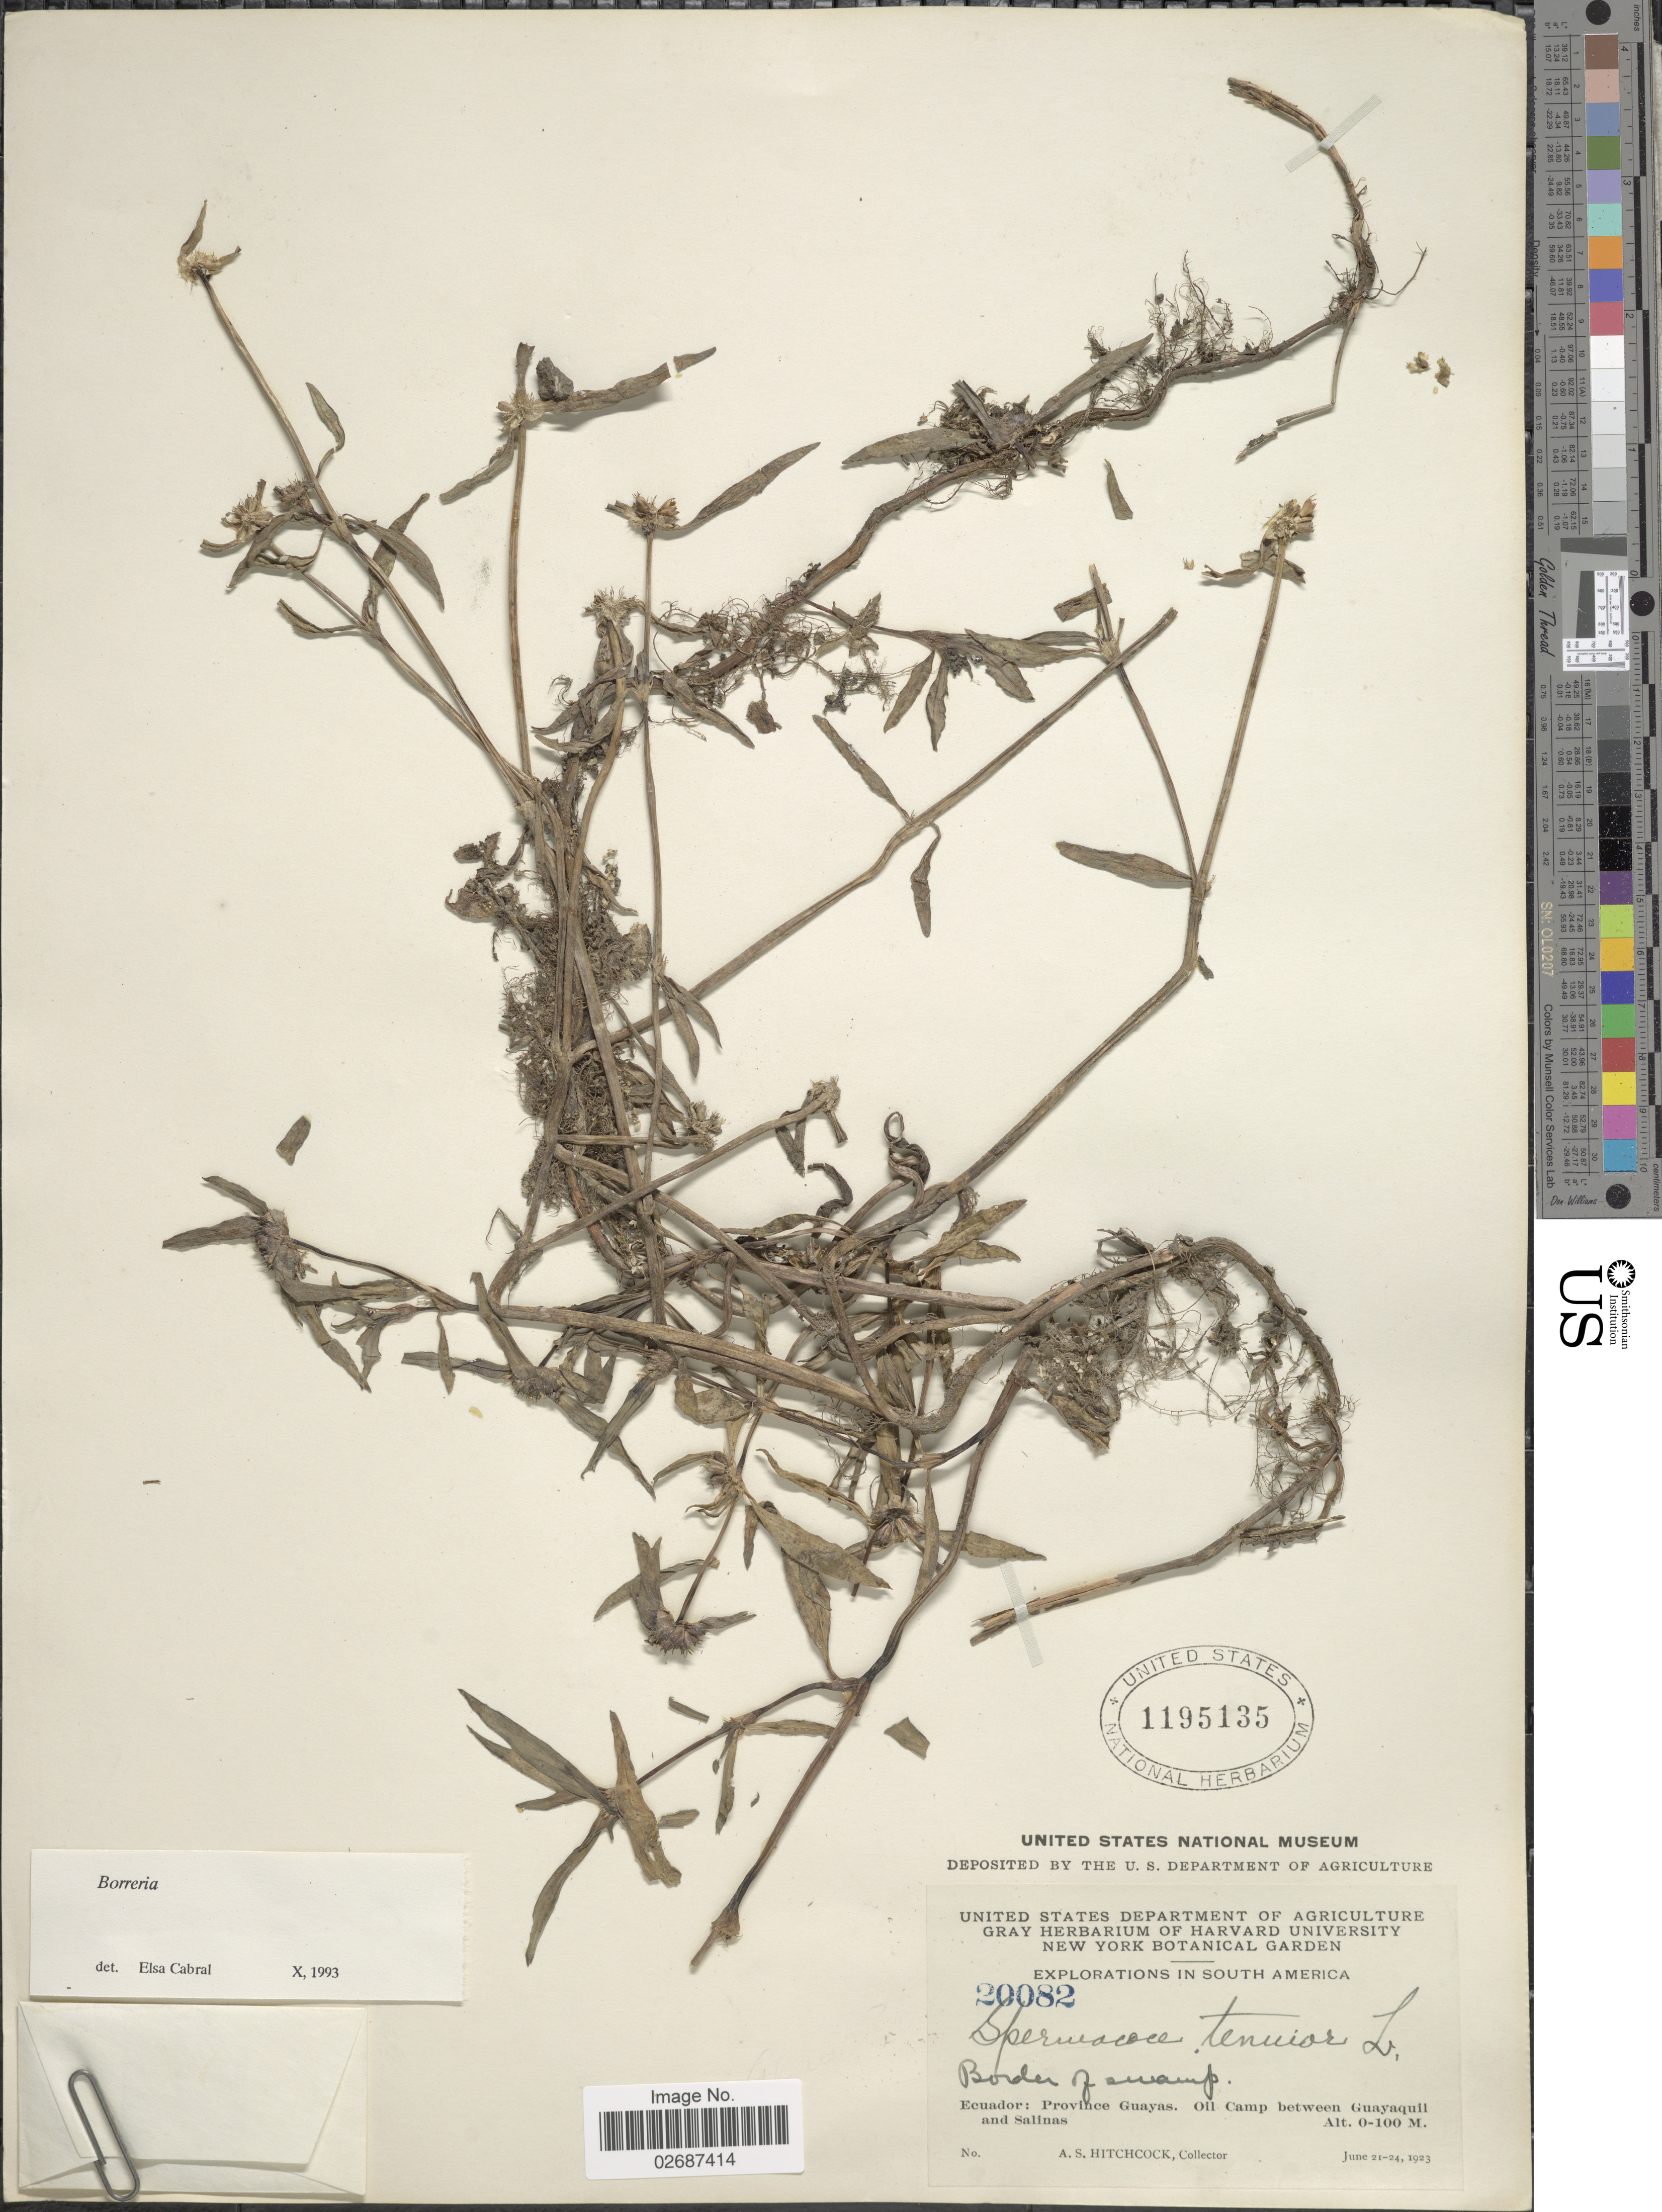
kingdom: Plantae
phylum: Tracheophyta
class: Magnoliopsida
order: Gentianales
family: Rubiaceae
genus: Borreria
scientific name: Borreria scabiosoides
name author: Cham. & Schltdl.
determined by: Kirkbride, J. H., Jr.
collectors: A. S. Hitchcock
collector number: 20082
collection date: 1923-06-21/1923-06-24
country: Ecuador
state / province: Guayas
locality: Border of swamp, oil camp between Guayaquil and Salinas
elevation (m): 0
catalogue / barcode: US 1195135